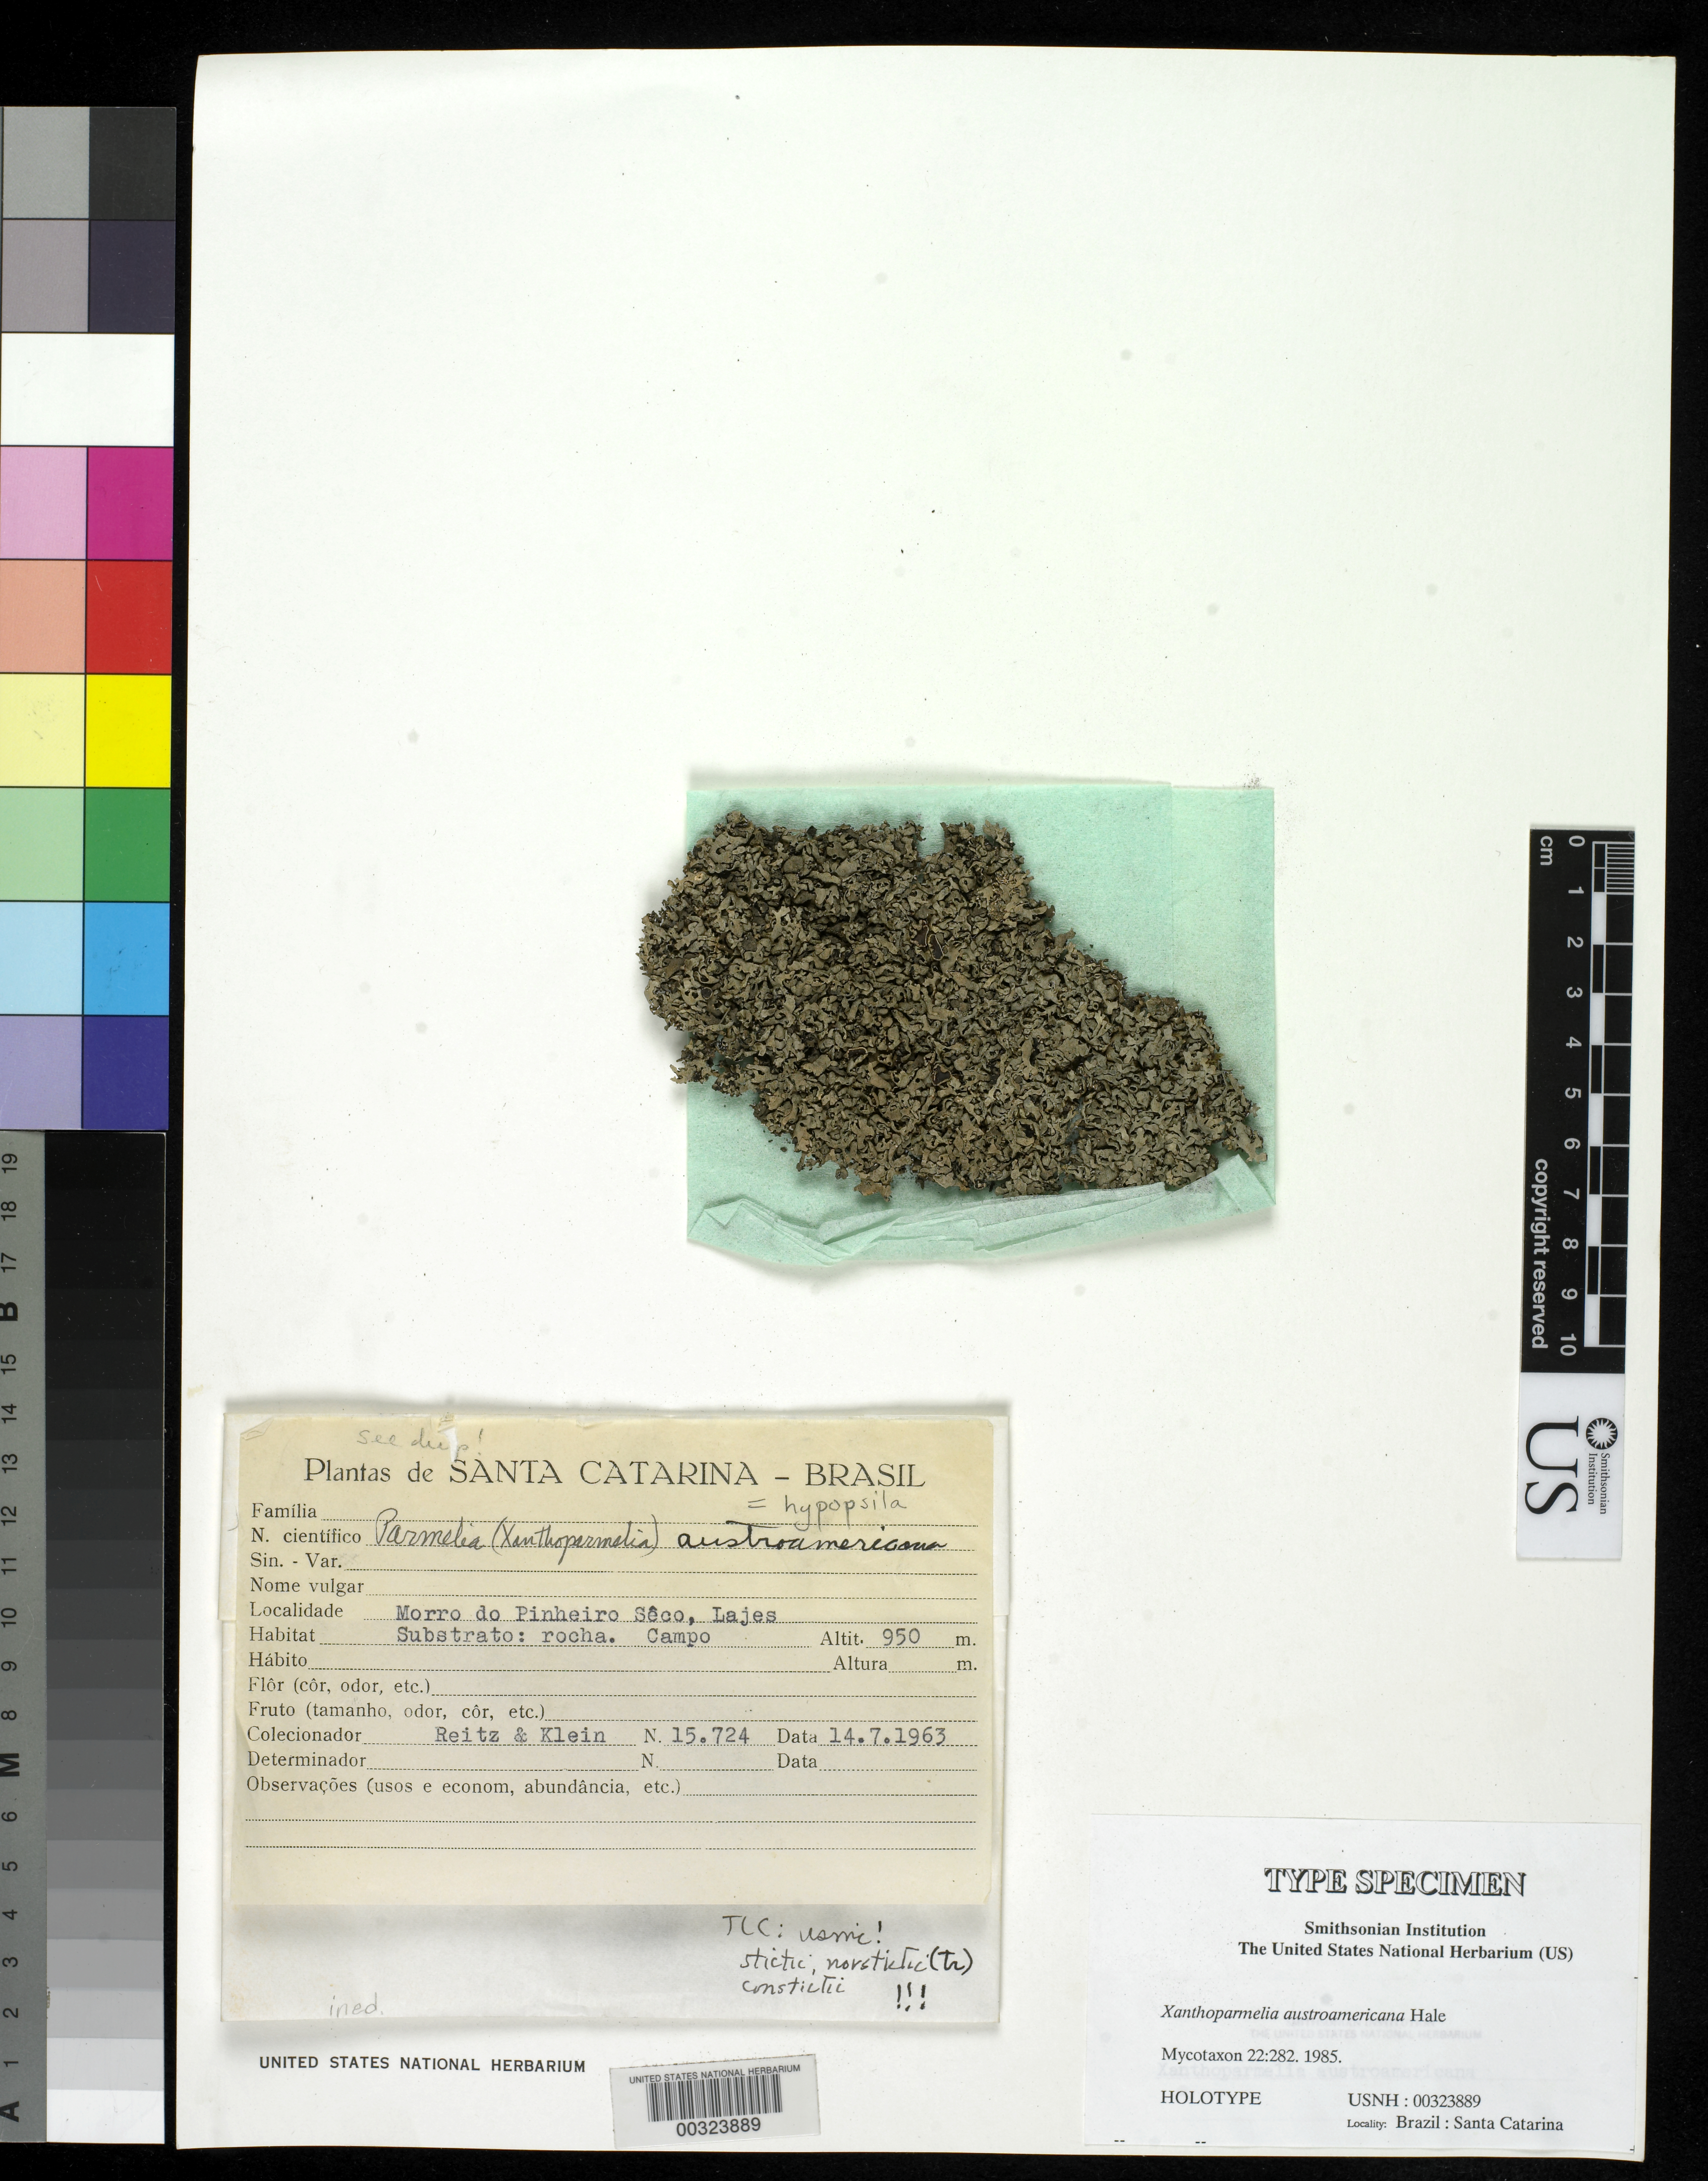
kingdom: Fungi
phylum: Ascomycota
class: Lecanoromycetes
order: Lecanorales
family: Parmeliaceae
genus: Xanthoparmelia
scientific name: Xanthoparmelia austroamericana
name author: Hale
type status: Holotype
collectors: R. Reitz & R. M. Klein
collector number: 15724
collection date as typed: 14 Jul 1963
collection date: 1963-07-14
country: Brazil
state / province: Santa Catarina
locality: Morro do Pinheiro Seco, Lajes.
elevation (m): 950